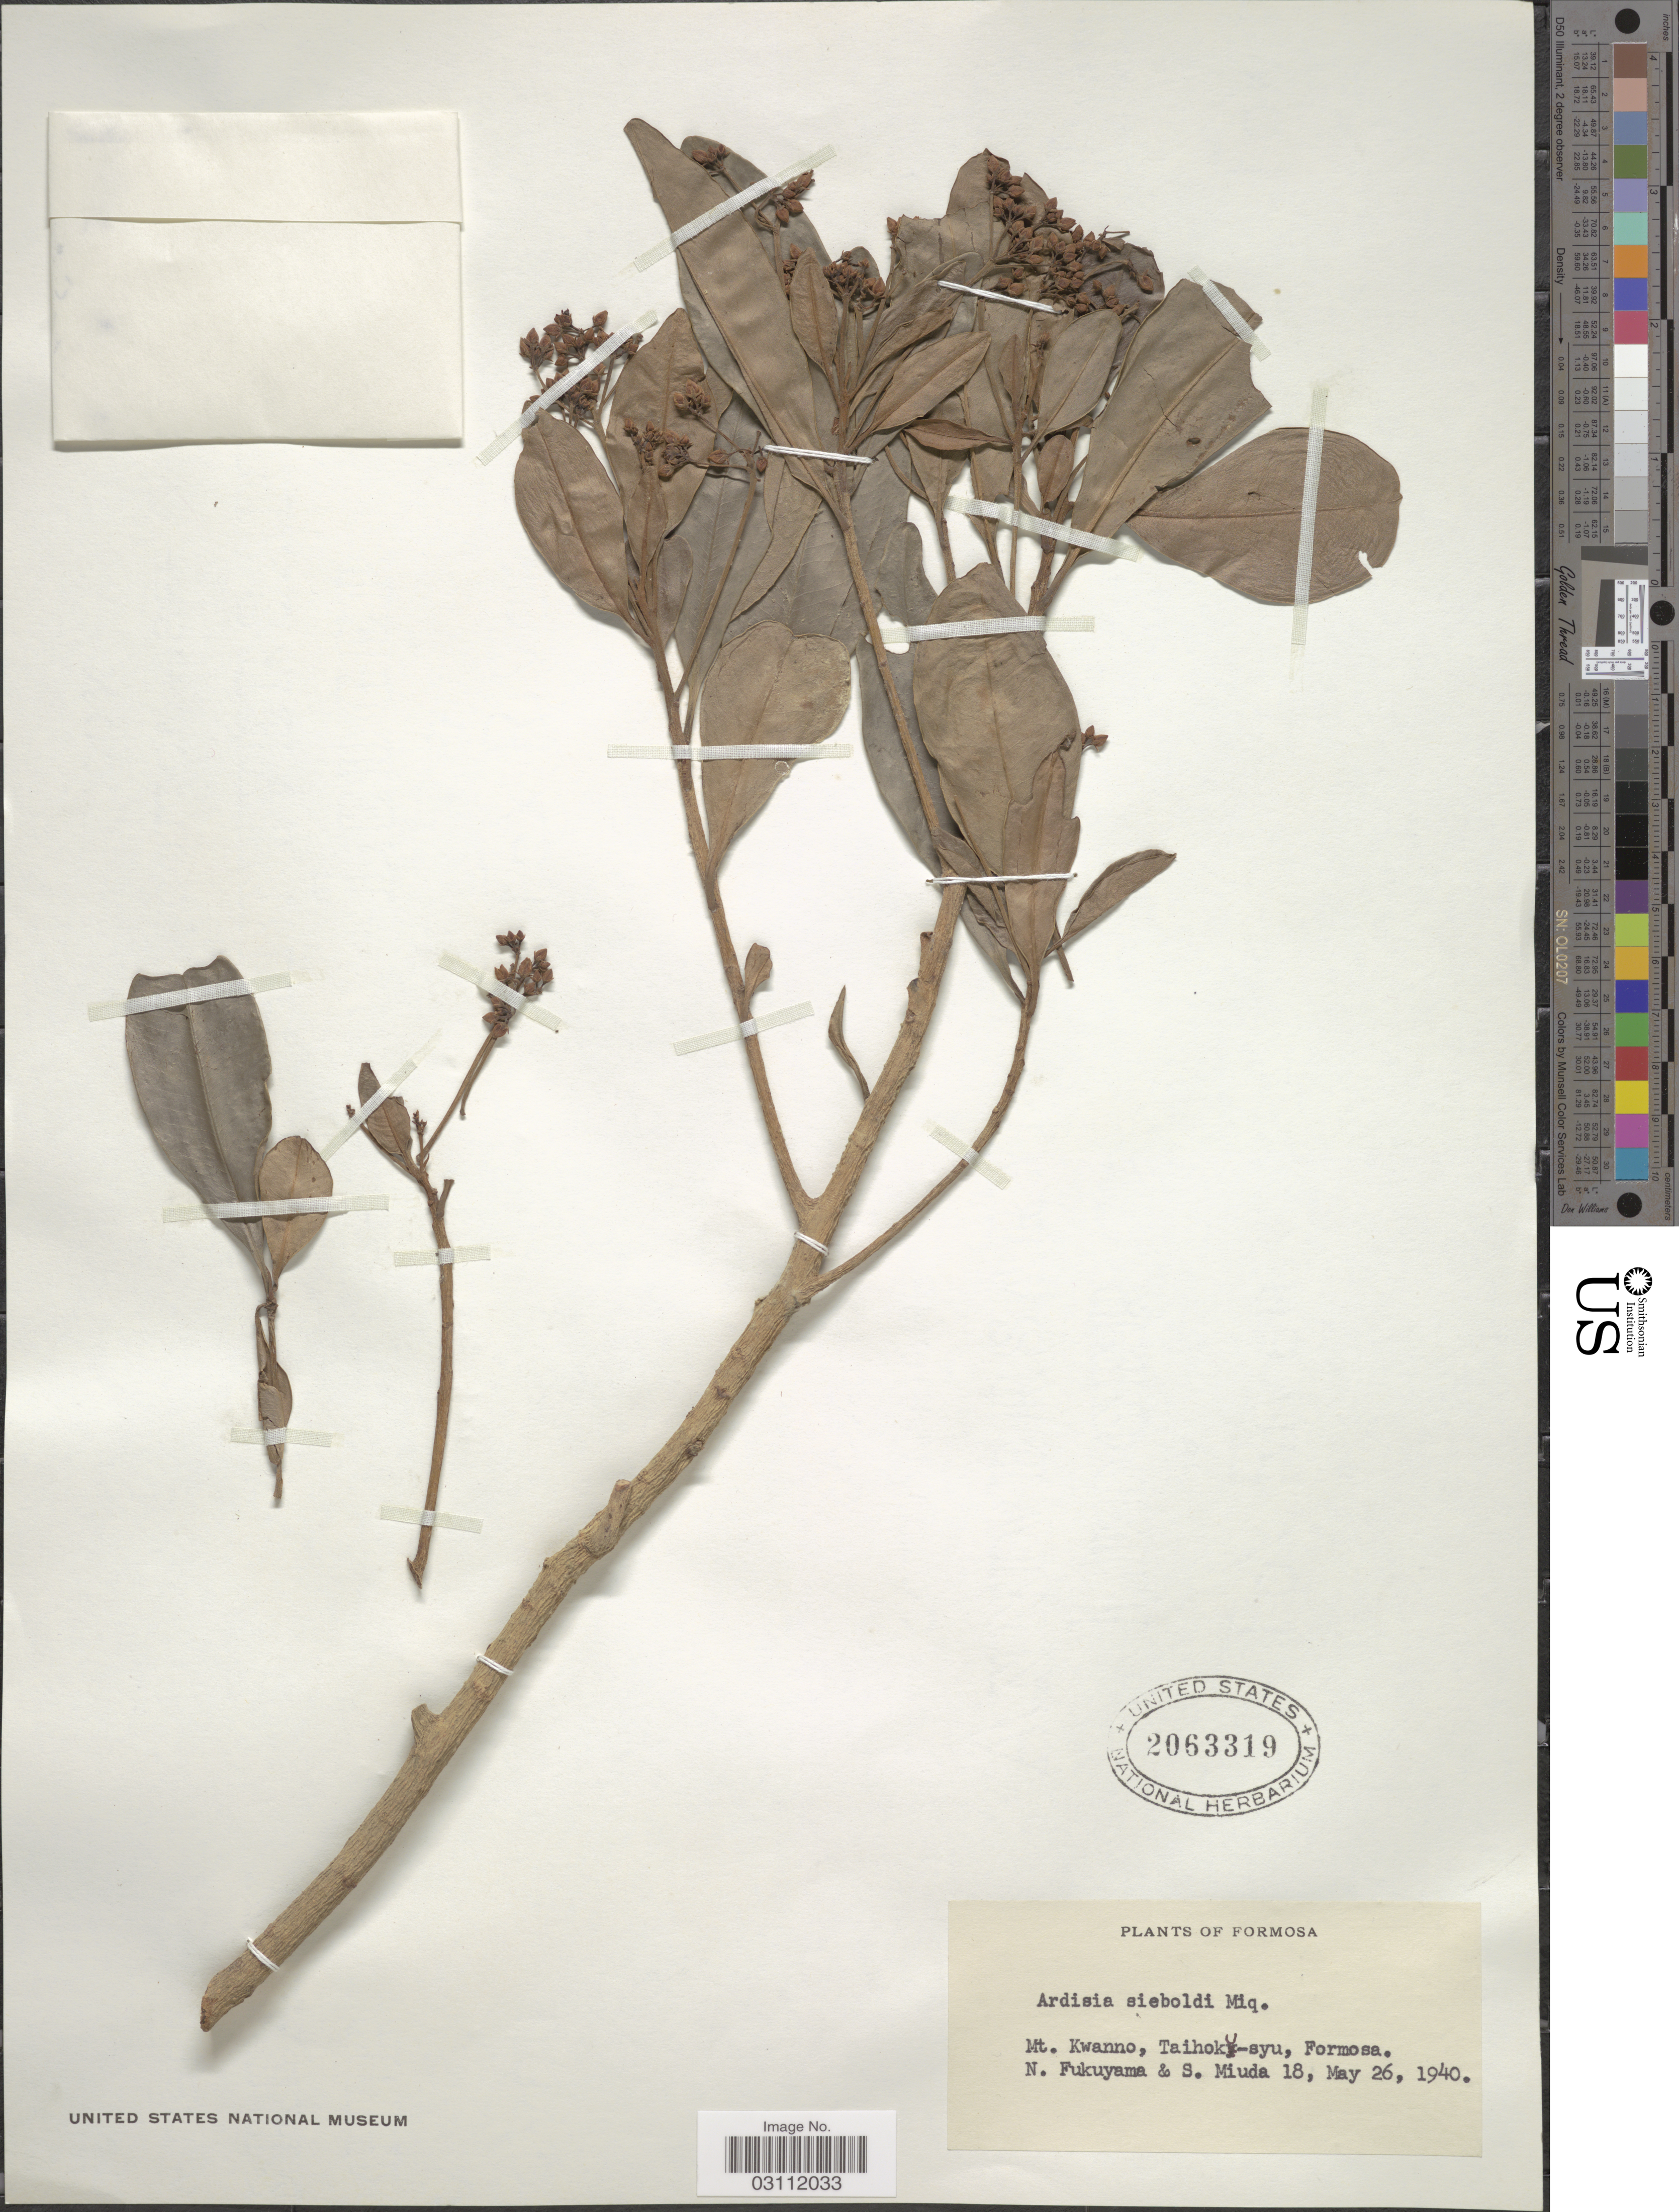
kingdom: Plantae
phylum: Tracheophyta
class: Magnoliopsida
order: Ericales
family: Primulaceae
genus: Ardisia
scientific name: Ardisia sieboldii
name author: Miq.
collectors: N. Fukuyama & S. Miuda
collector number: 18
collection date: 1940-05-26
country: Taiwan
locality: Mt. Kwanno, Taihoku-syu, Formosa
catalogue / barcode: US 2063319